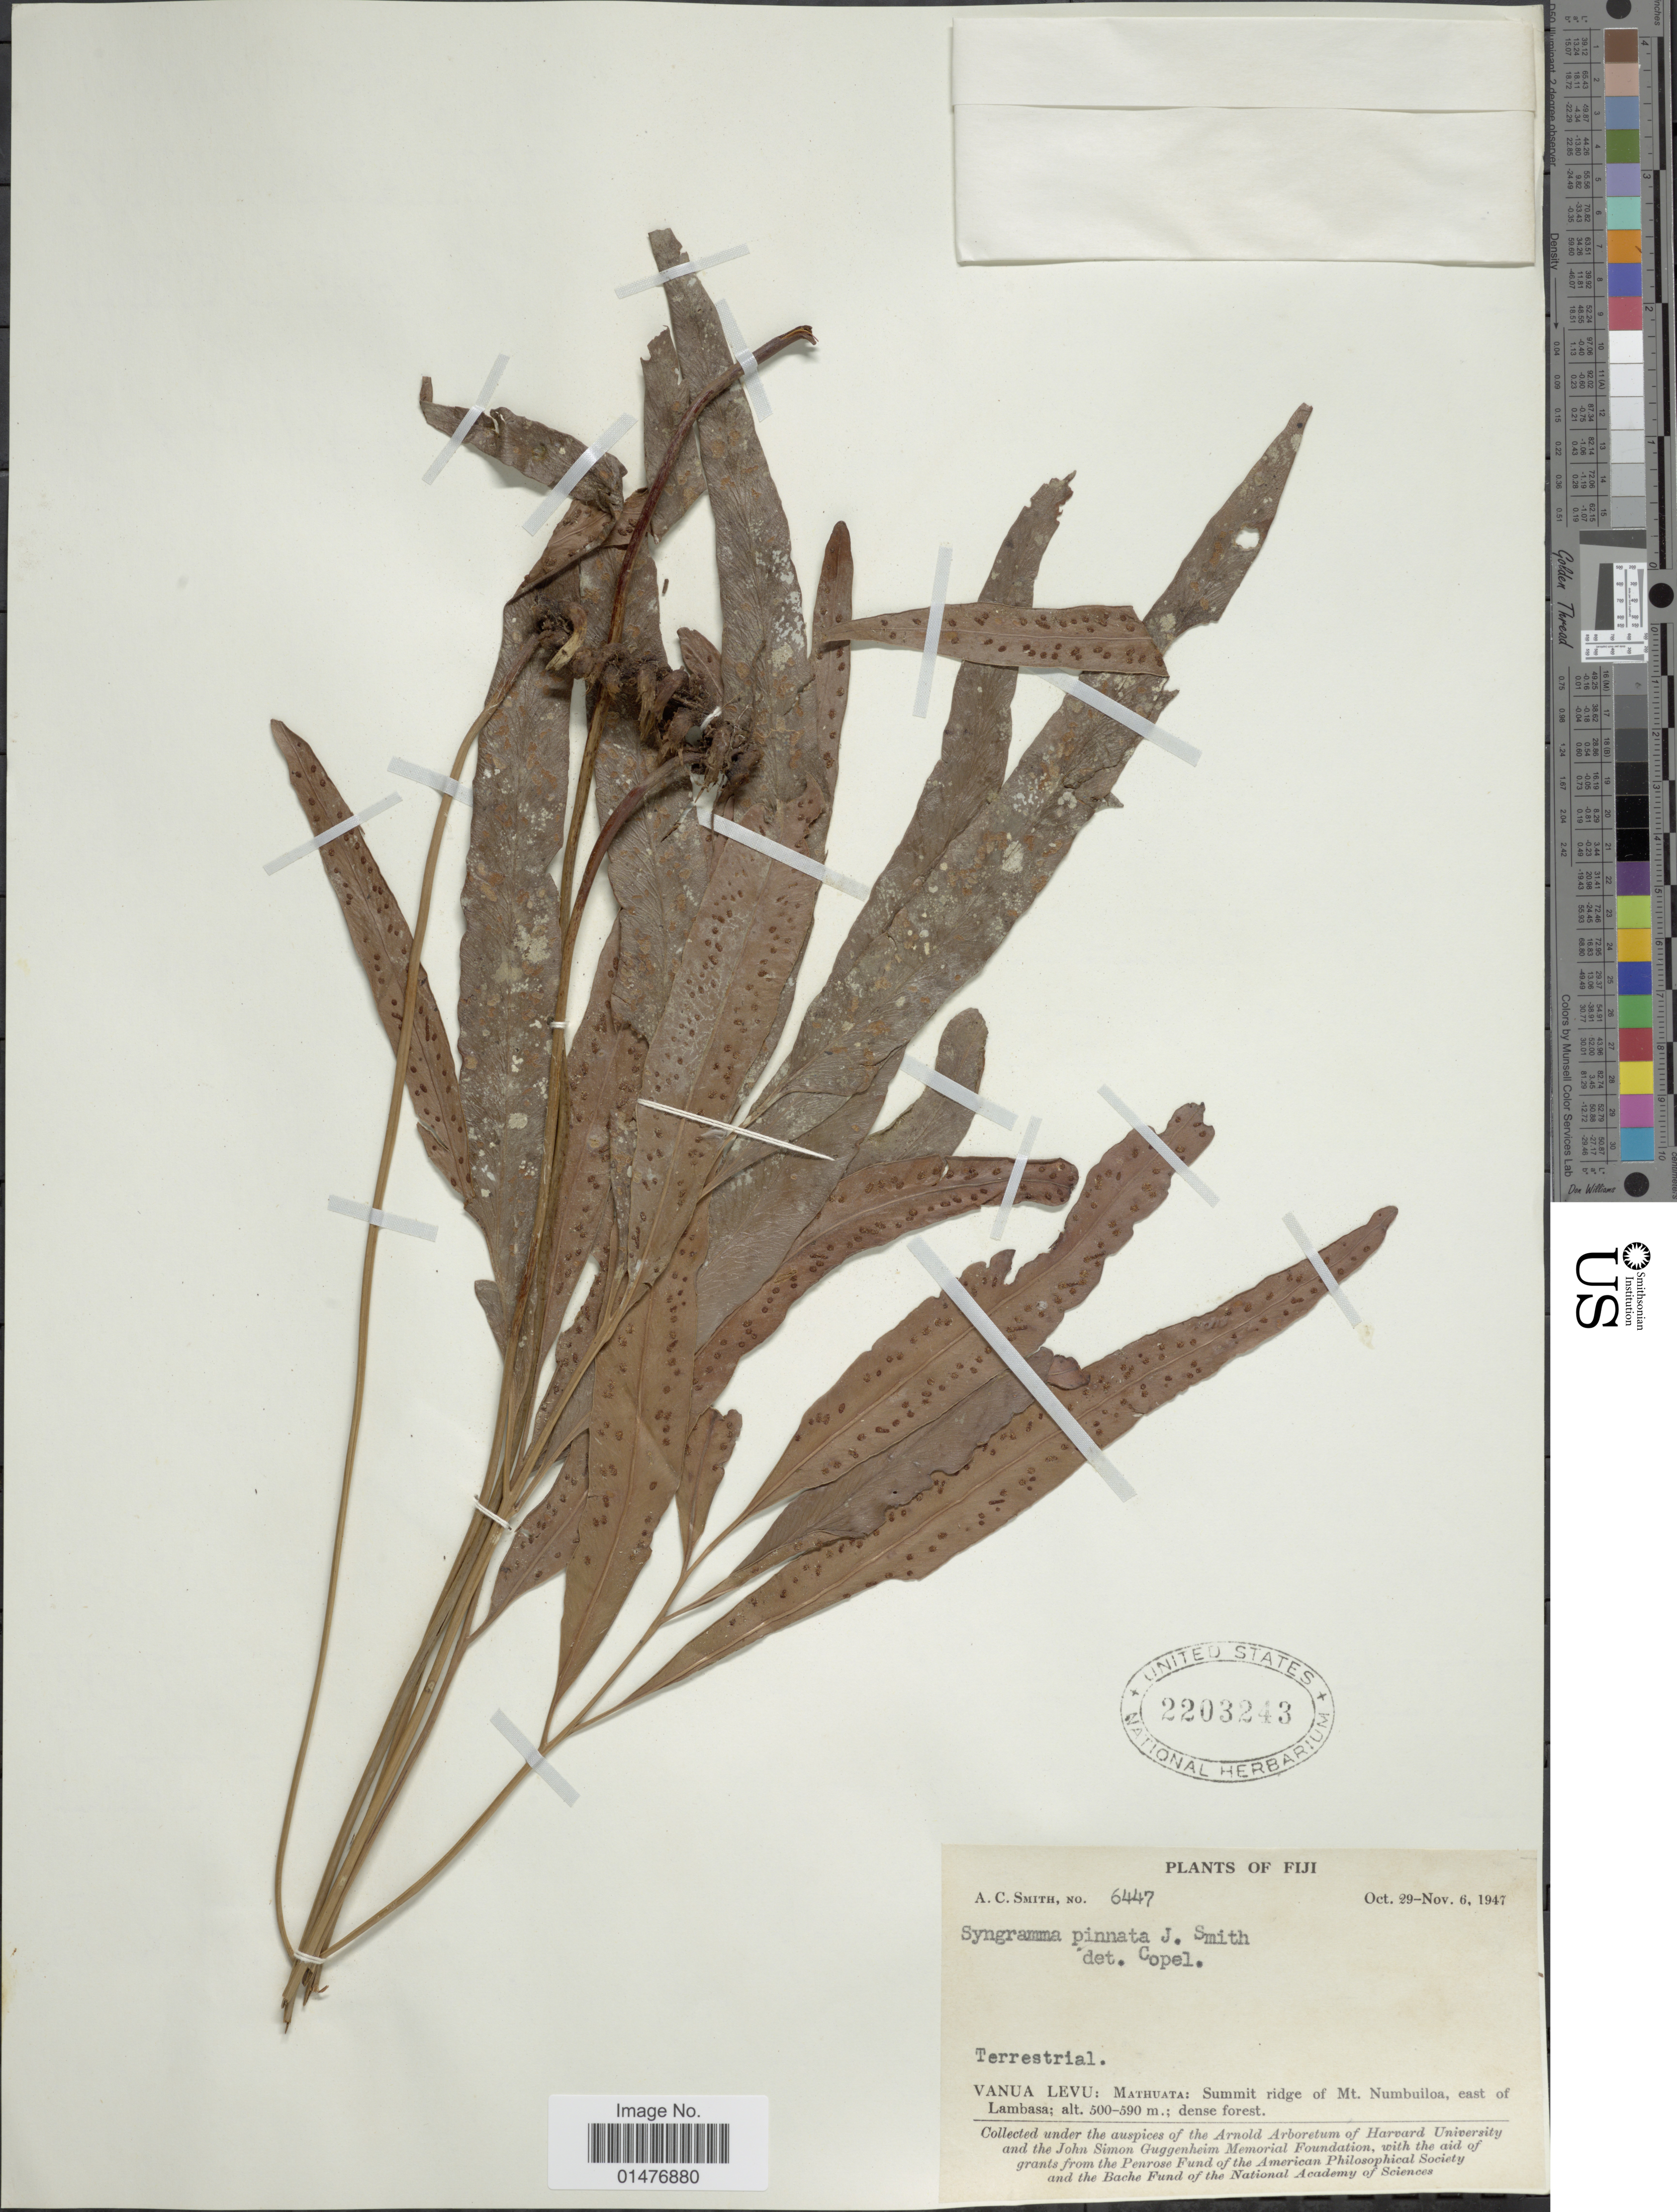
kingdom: Plantae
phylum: Tracheophyta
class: Polypodiopsida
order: Polypodiales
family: Pteridaceae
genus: Taenitis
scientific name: Taenitis pinnata var. polypodioides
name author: (Baker) Holttum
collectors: A. C. Smith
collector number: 6447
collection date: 1947-10-22/1947-11-06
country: Fiji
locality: VANUA LEVU: Mathuata: Summit ridge of Mt. Numbuiloa, east of Lambasa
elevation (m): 500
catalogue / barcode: US 2203243